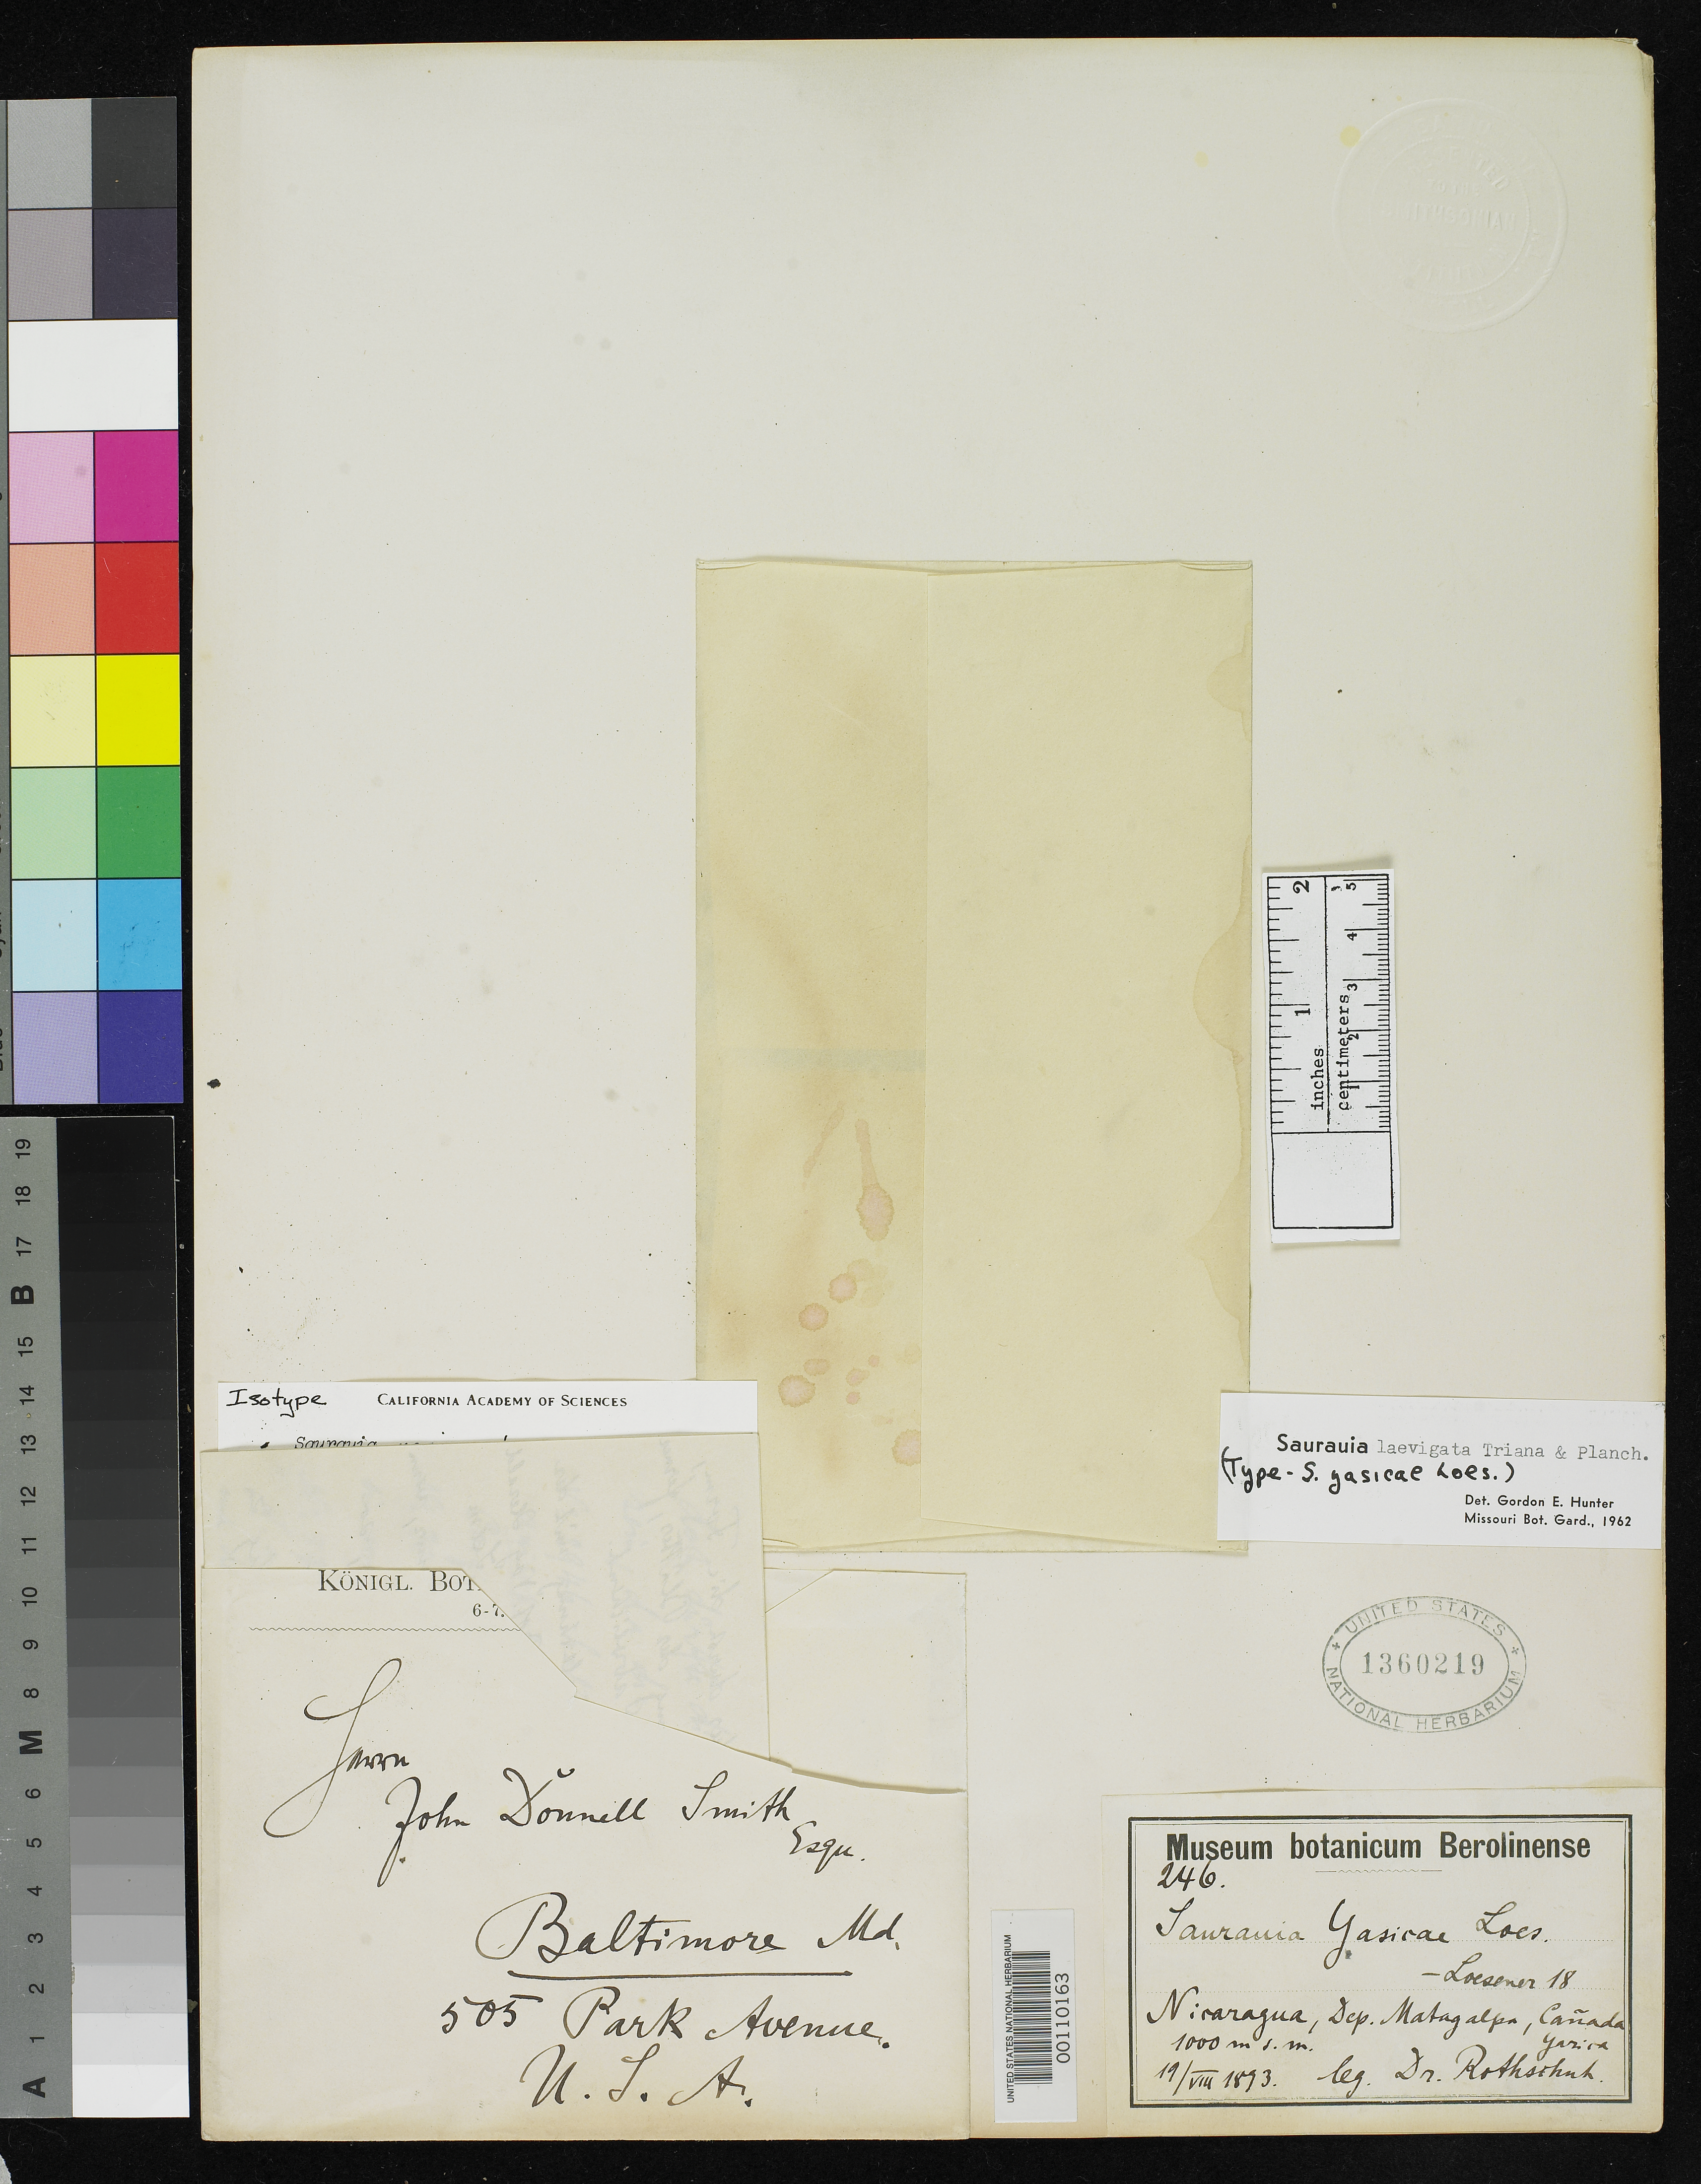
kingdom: Plantae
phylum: Tracheophyta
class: Magnoliopsida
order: Ericales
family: Actinidiaceae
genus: Saurauia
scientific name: Saurauia yasicae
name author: Loes.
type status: Isotype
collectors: E. Rothschuh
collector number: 246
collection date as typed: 19 Aug 1893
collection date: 1893-08-19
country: Nicaragua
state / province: Matagalpa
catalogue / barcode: US 1360219